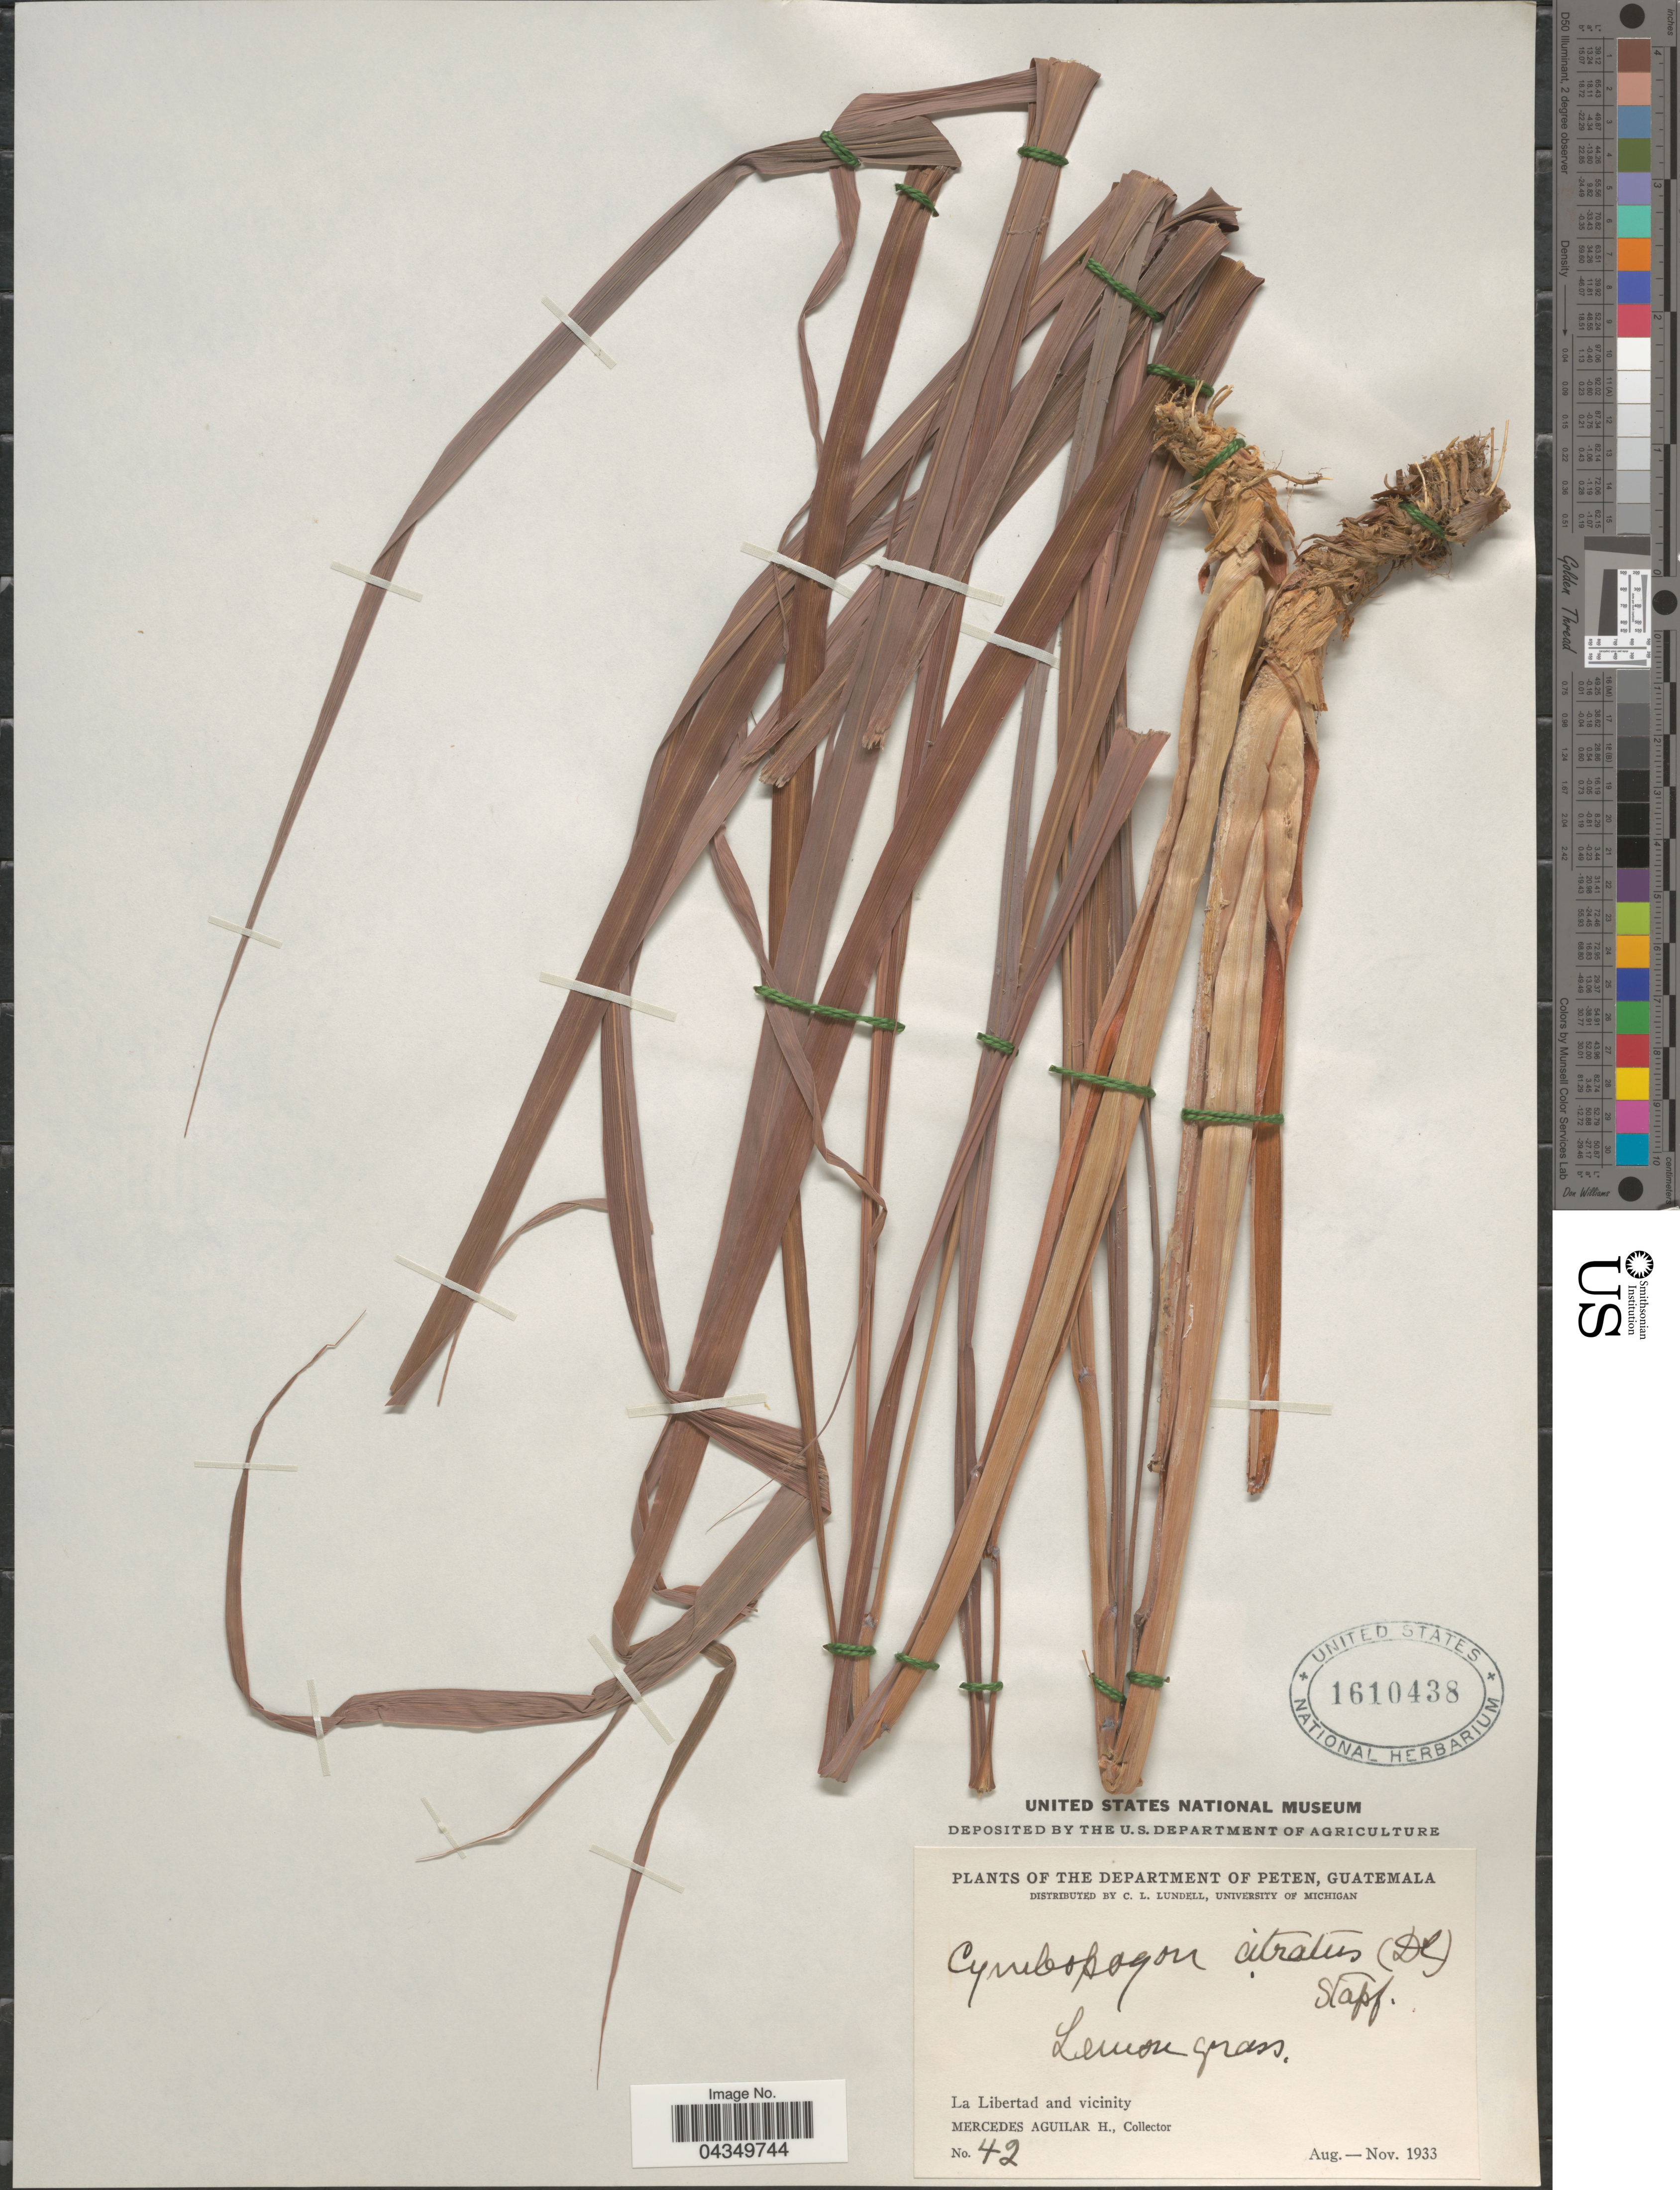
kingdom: Plantae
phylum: Tracheophyta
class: Liliopsida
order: Poales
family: Poaceae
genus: Cymbopogon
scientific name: Cymbopogon citratus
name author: (DC.) Stapf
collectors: M. Aguilar H.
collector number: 42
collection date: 1933-08/1933-11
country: Guatemala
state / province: El Peten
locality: The Department of Peten. La Libertad and vicinity.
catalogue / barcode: US 1610438